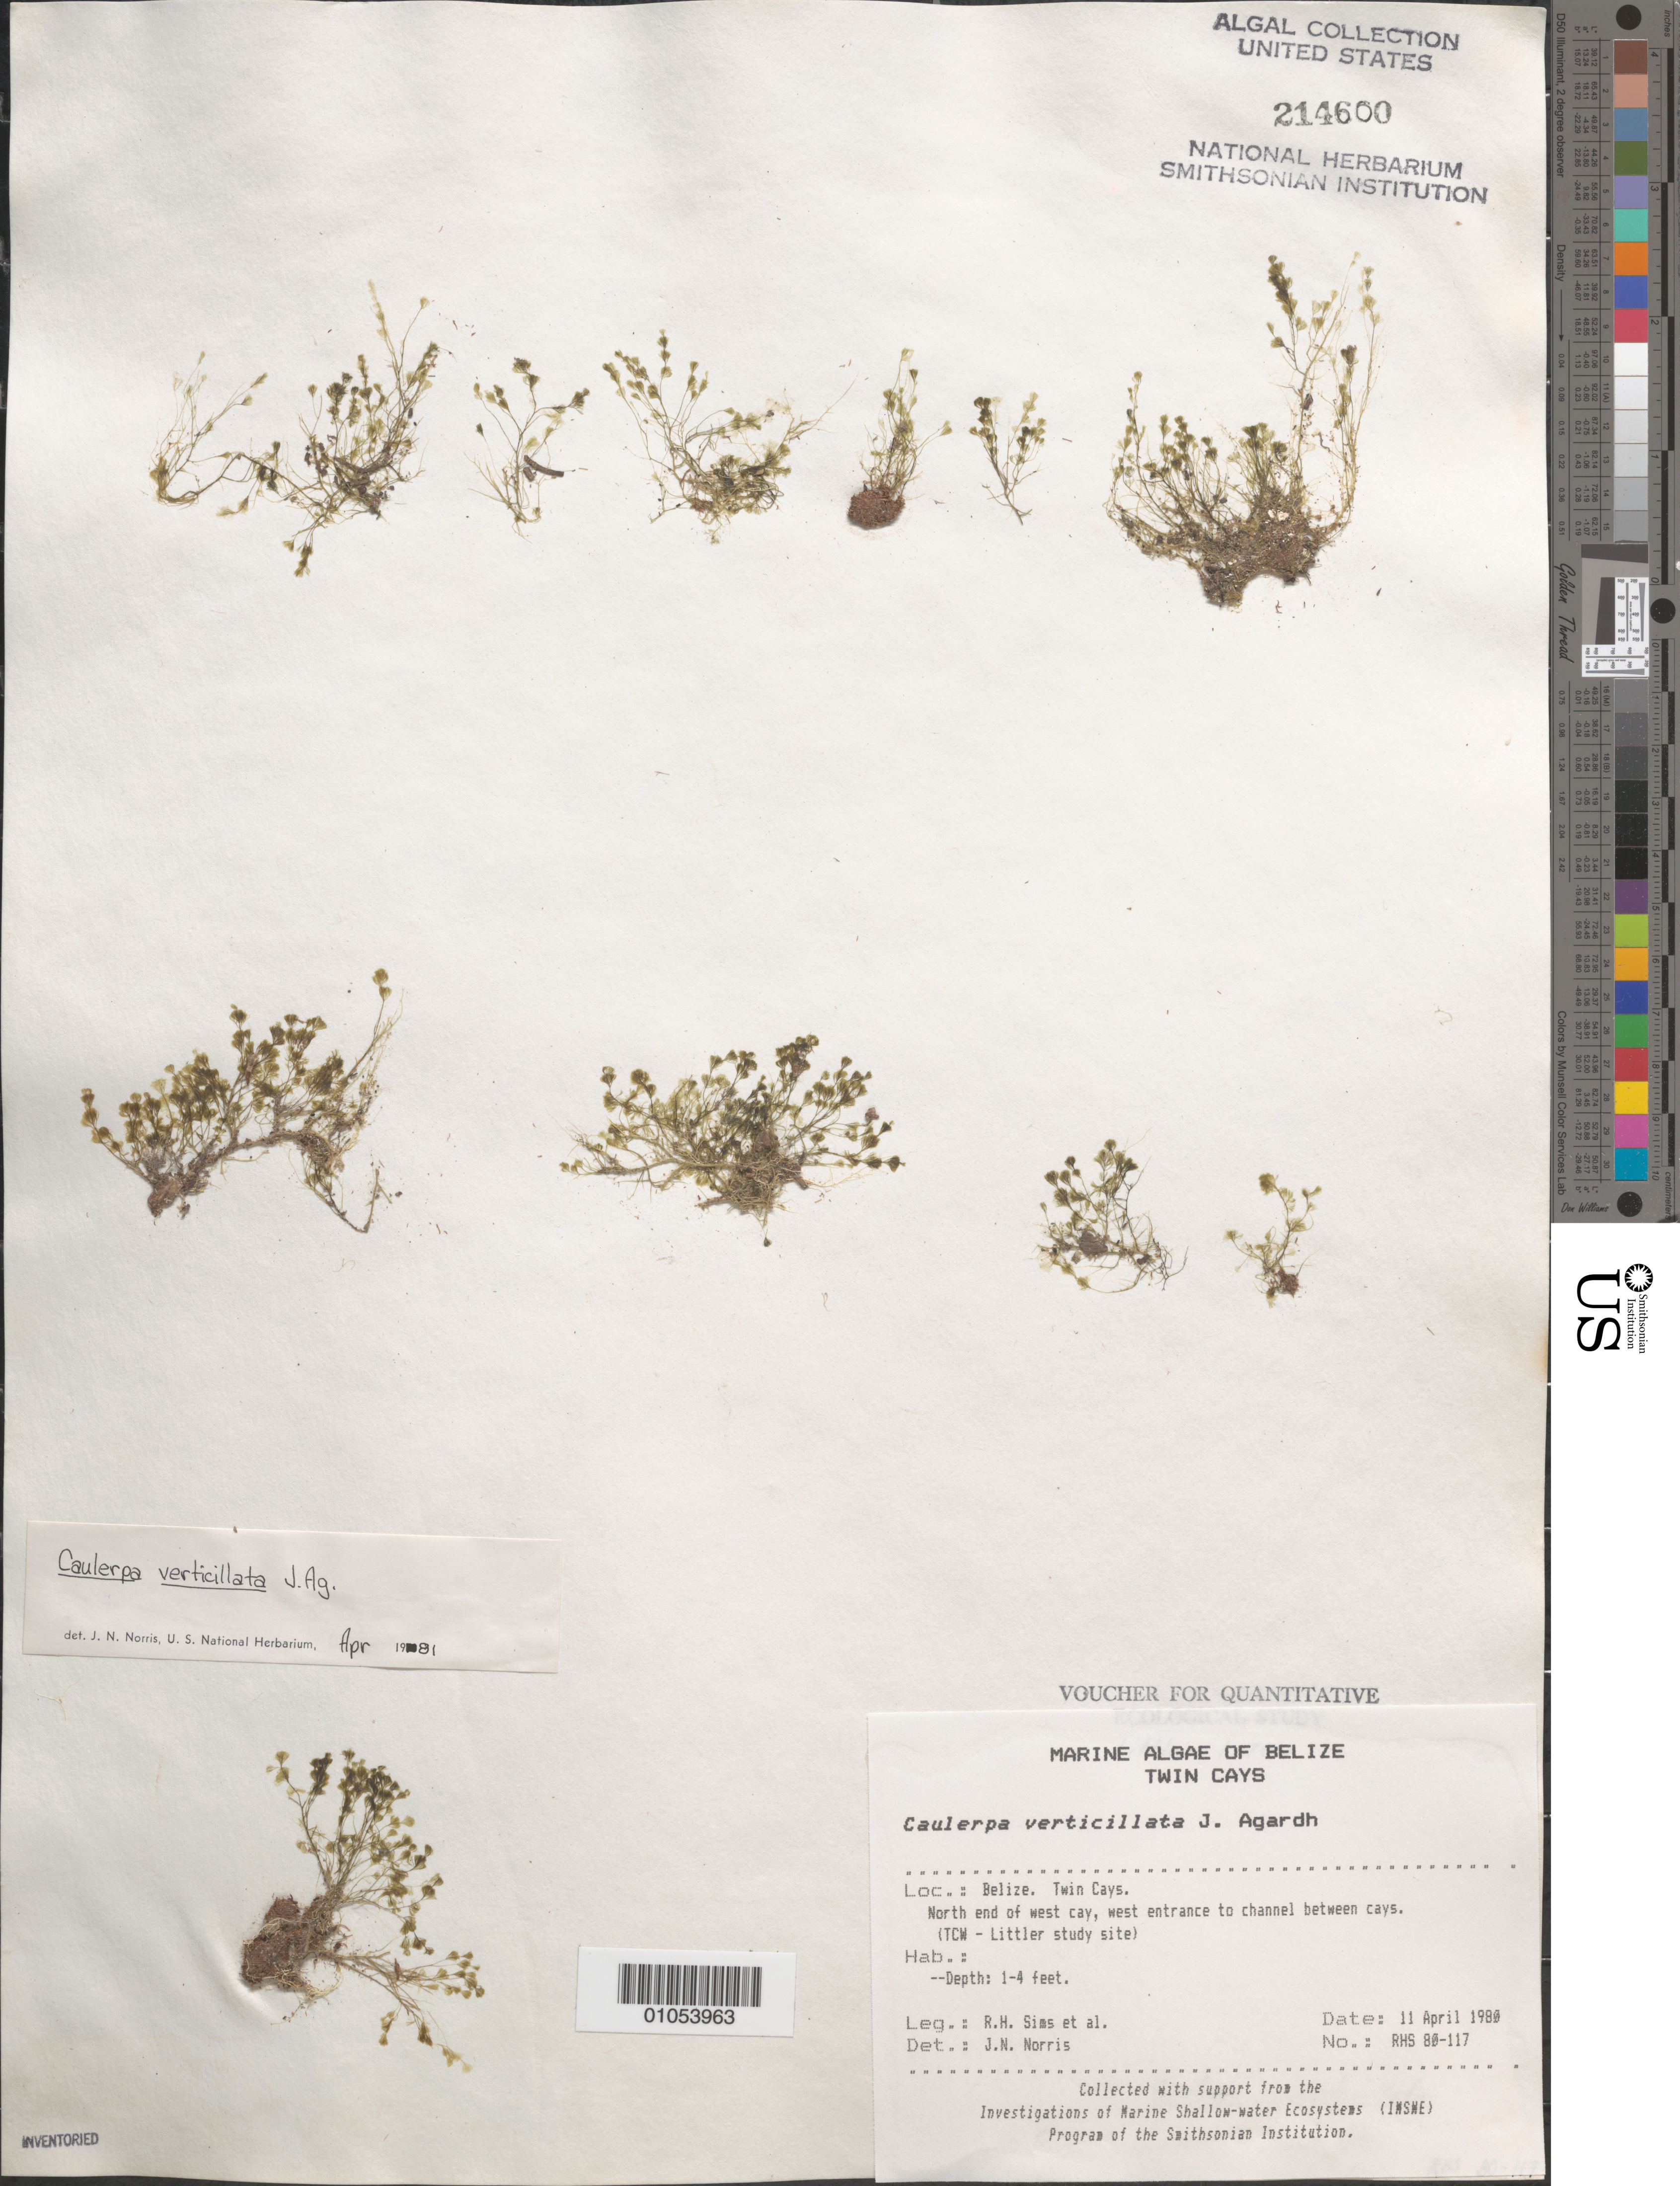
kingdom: Plantae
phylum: Chlorophyta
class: Ulvophyceae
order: Bryopsidales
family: Caulerpaceae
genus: Caulerpa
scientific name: Caulerpa verticillata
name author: J. Agardh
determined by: Norris, James N.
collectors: R. H. Sims & et al.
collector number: RHS 80-117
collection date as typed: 11 Apr 1980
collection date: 1980-04-11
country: Belize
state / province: Stann Creek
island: Twin Cays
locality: North end of west cay, west entrance to channel between Twin Cays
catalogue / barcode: US 214600